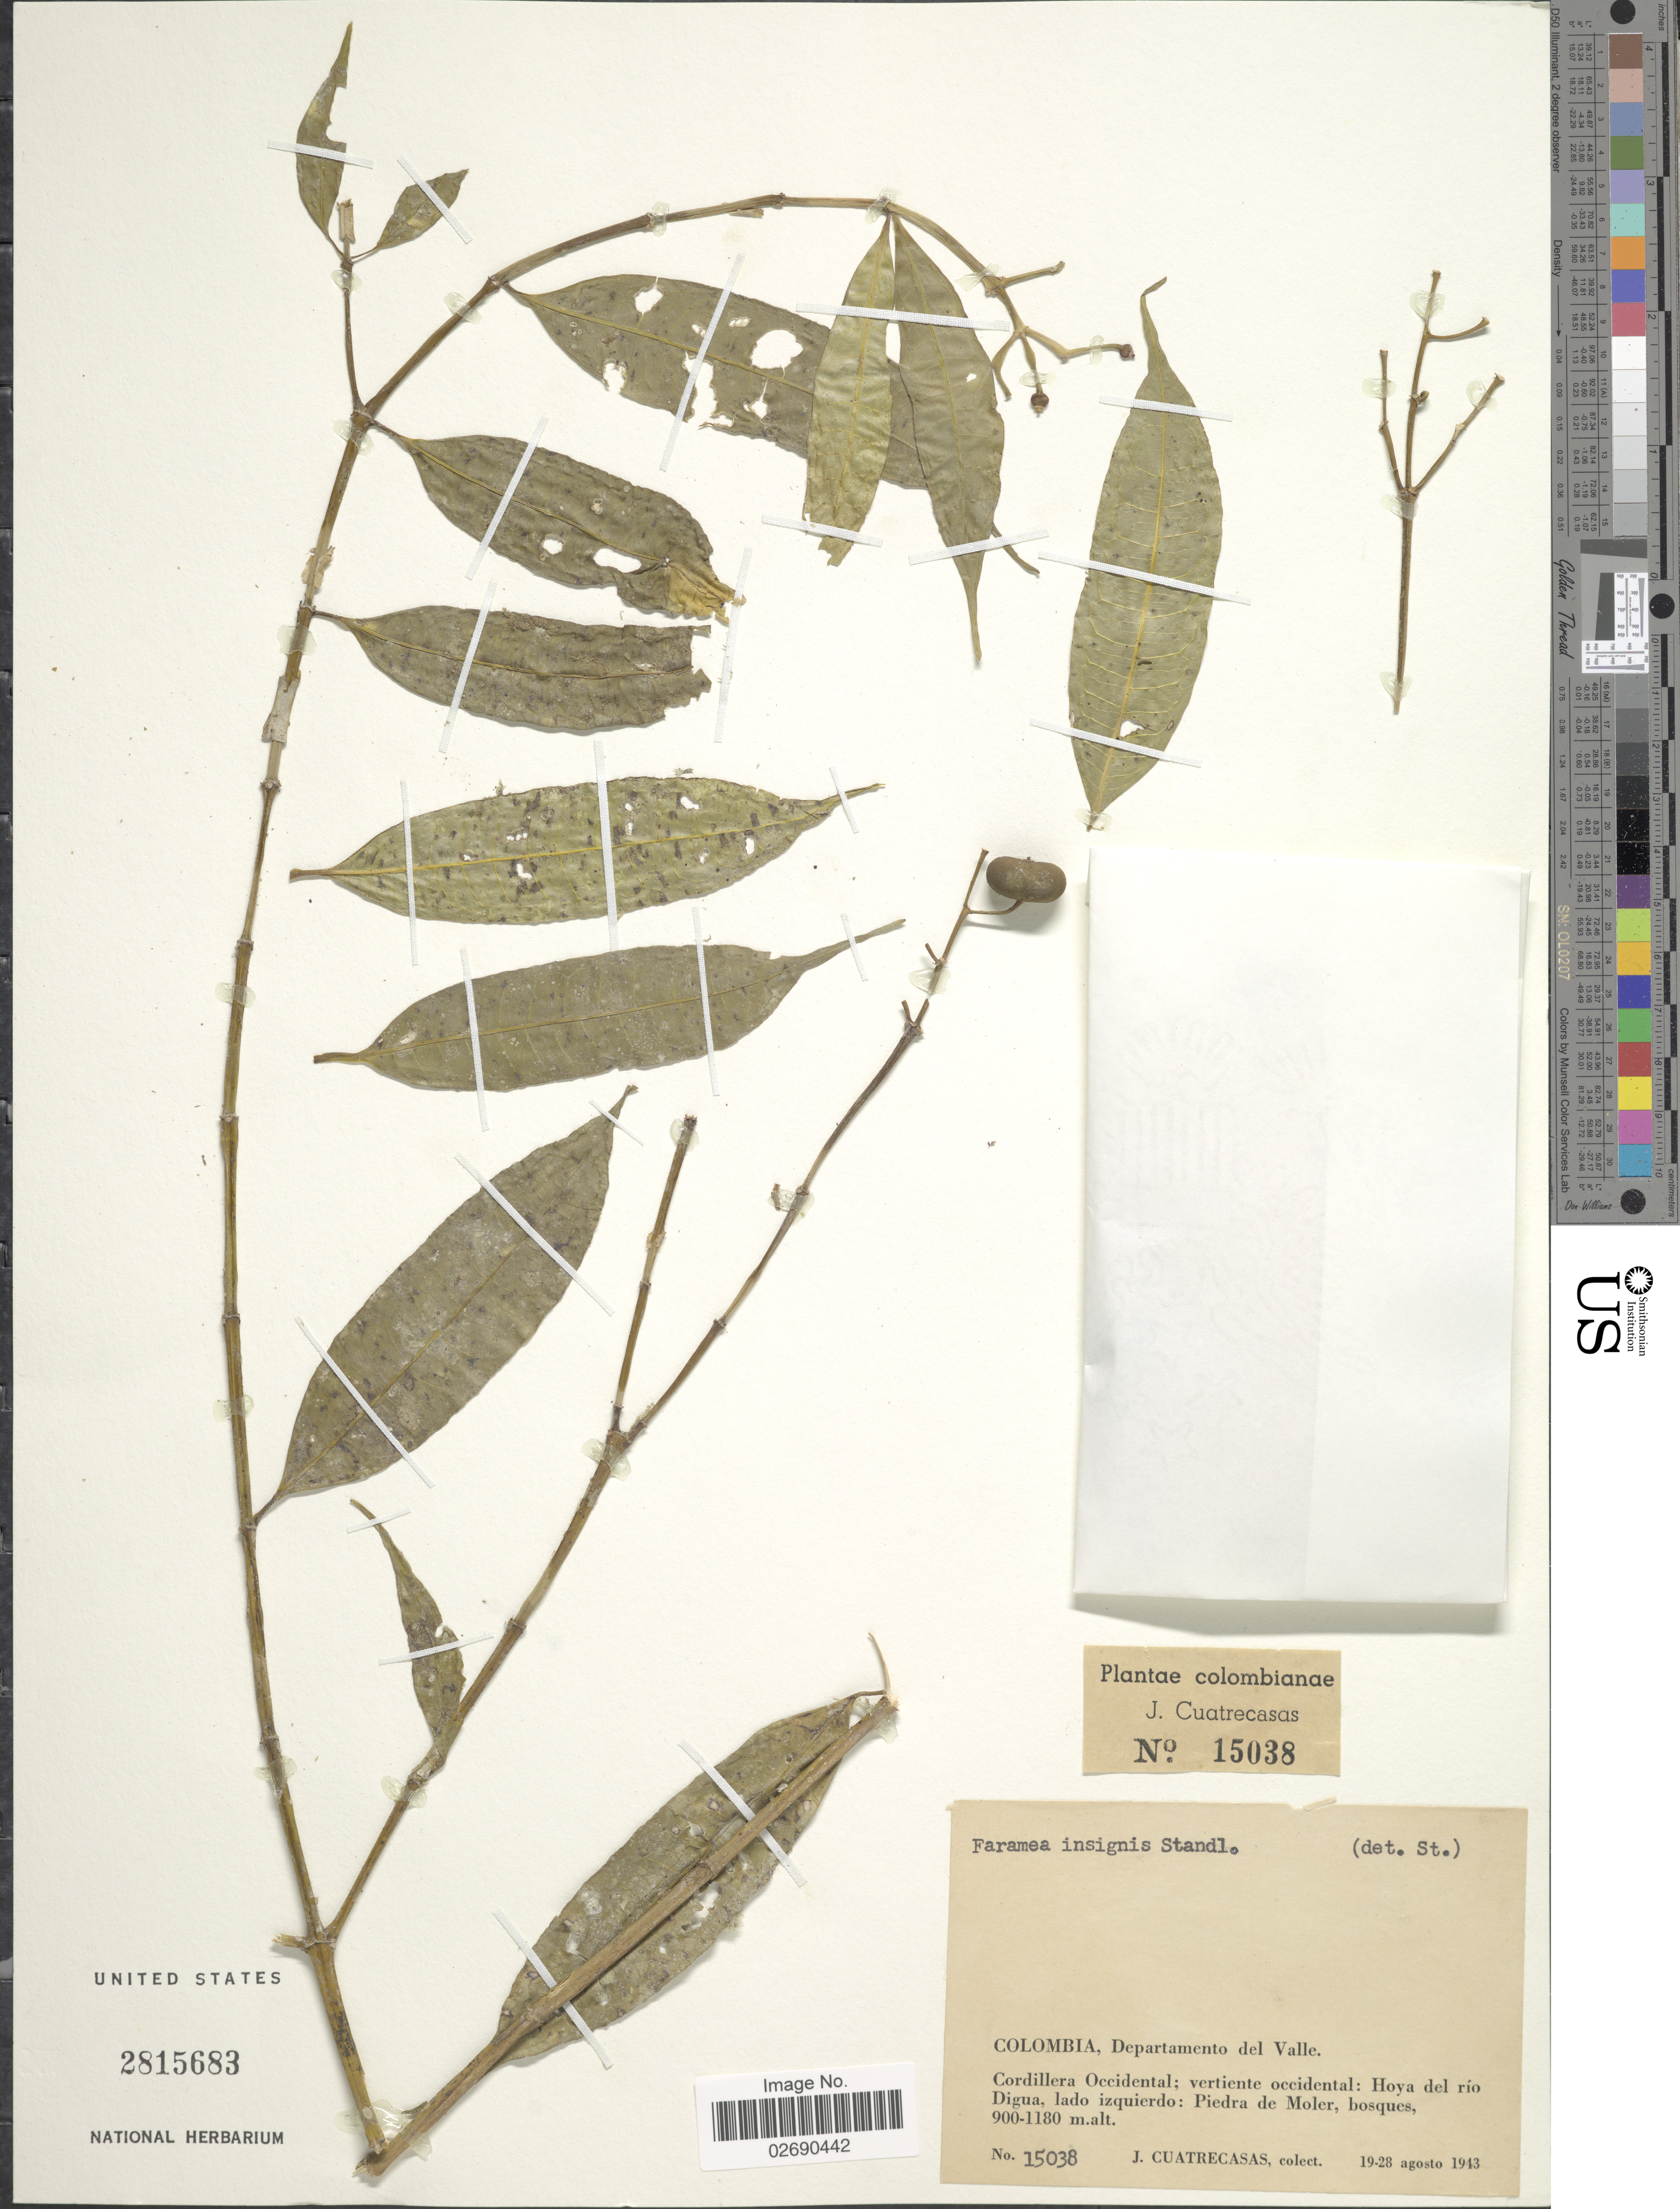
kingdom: Plantae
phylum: Tracheophyta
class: Magnoliopsida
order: Gentianales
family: Rubiaceae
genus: Faramea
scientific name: Faramea insignis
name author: Standl.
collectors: J. Cuatrecasas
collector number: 15038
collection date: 1943-08-19/1943-08-28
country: Colombia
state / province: Valle del Cauca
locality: Department of El Valle, Cordillera Occidental; vertiente occidental: Hoya del río Digua, lado izquierdo: Piedra de Moler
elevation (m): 900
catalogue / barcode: US 2815683